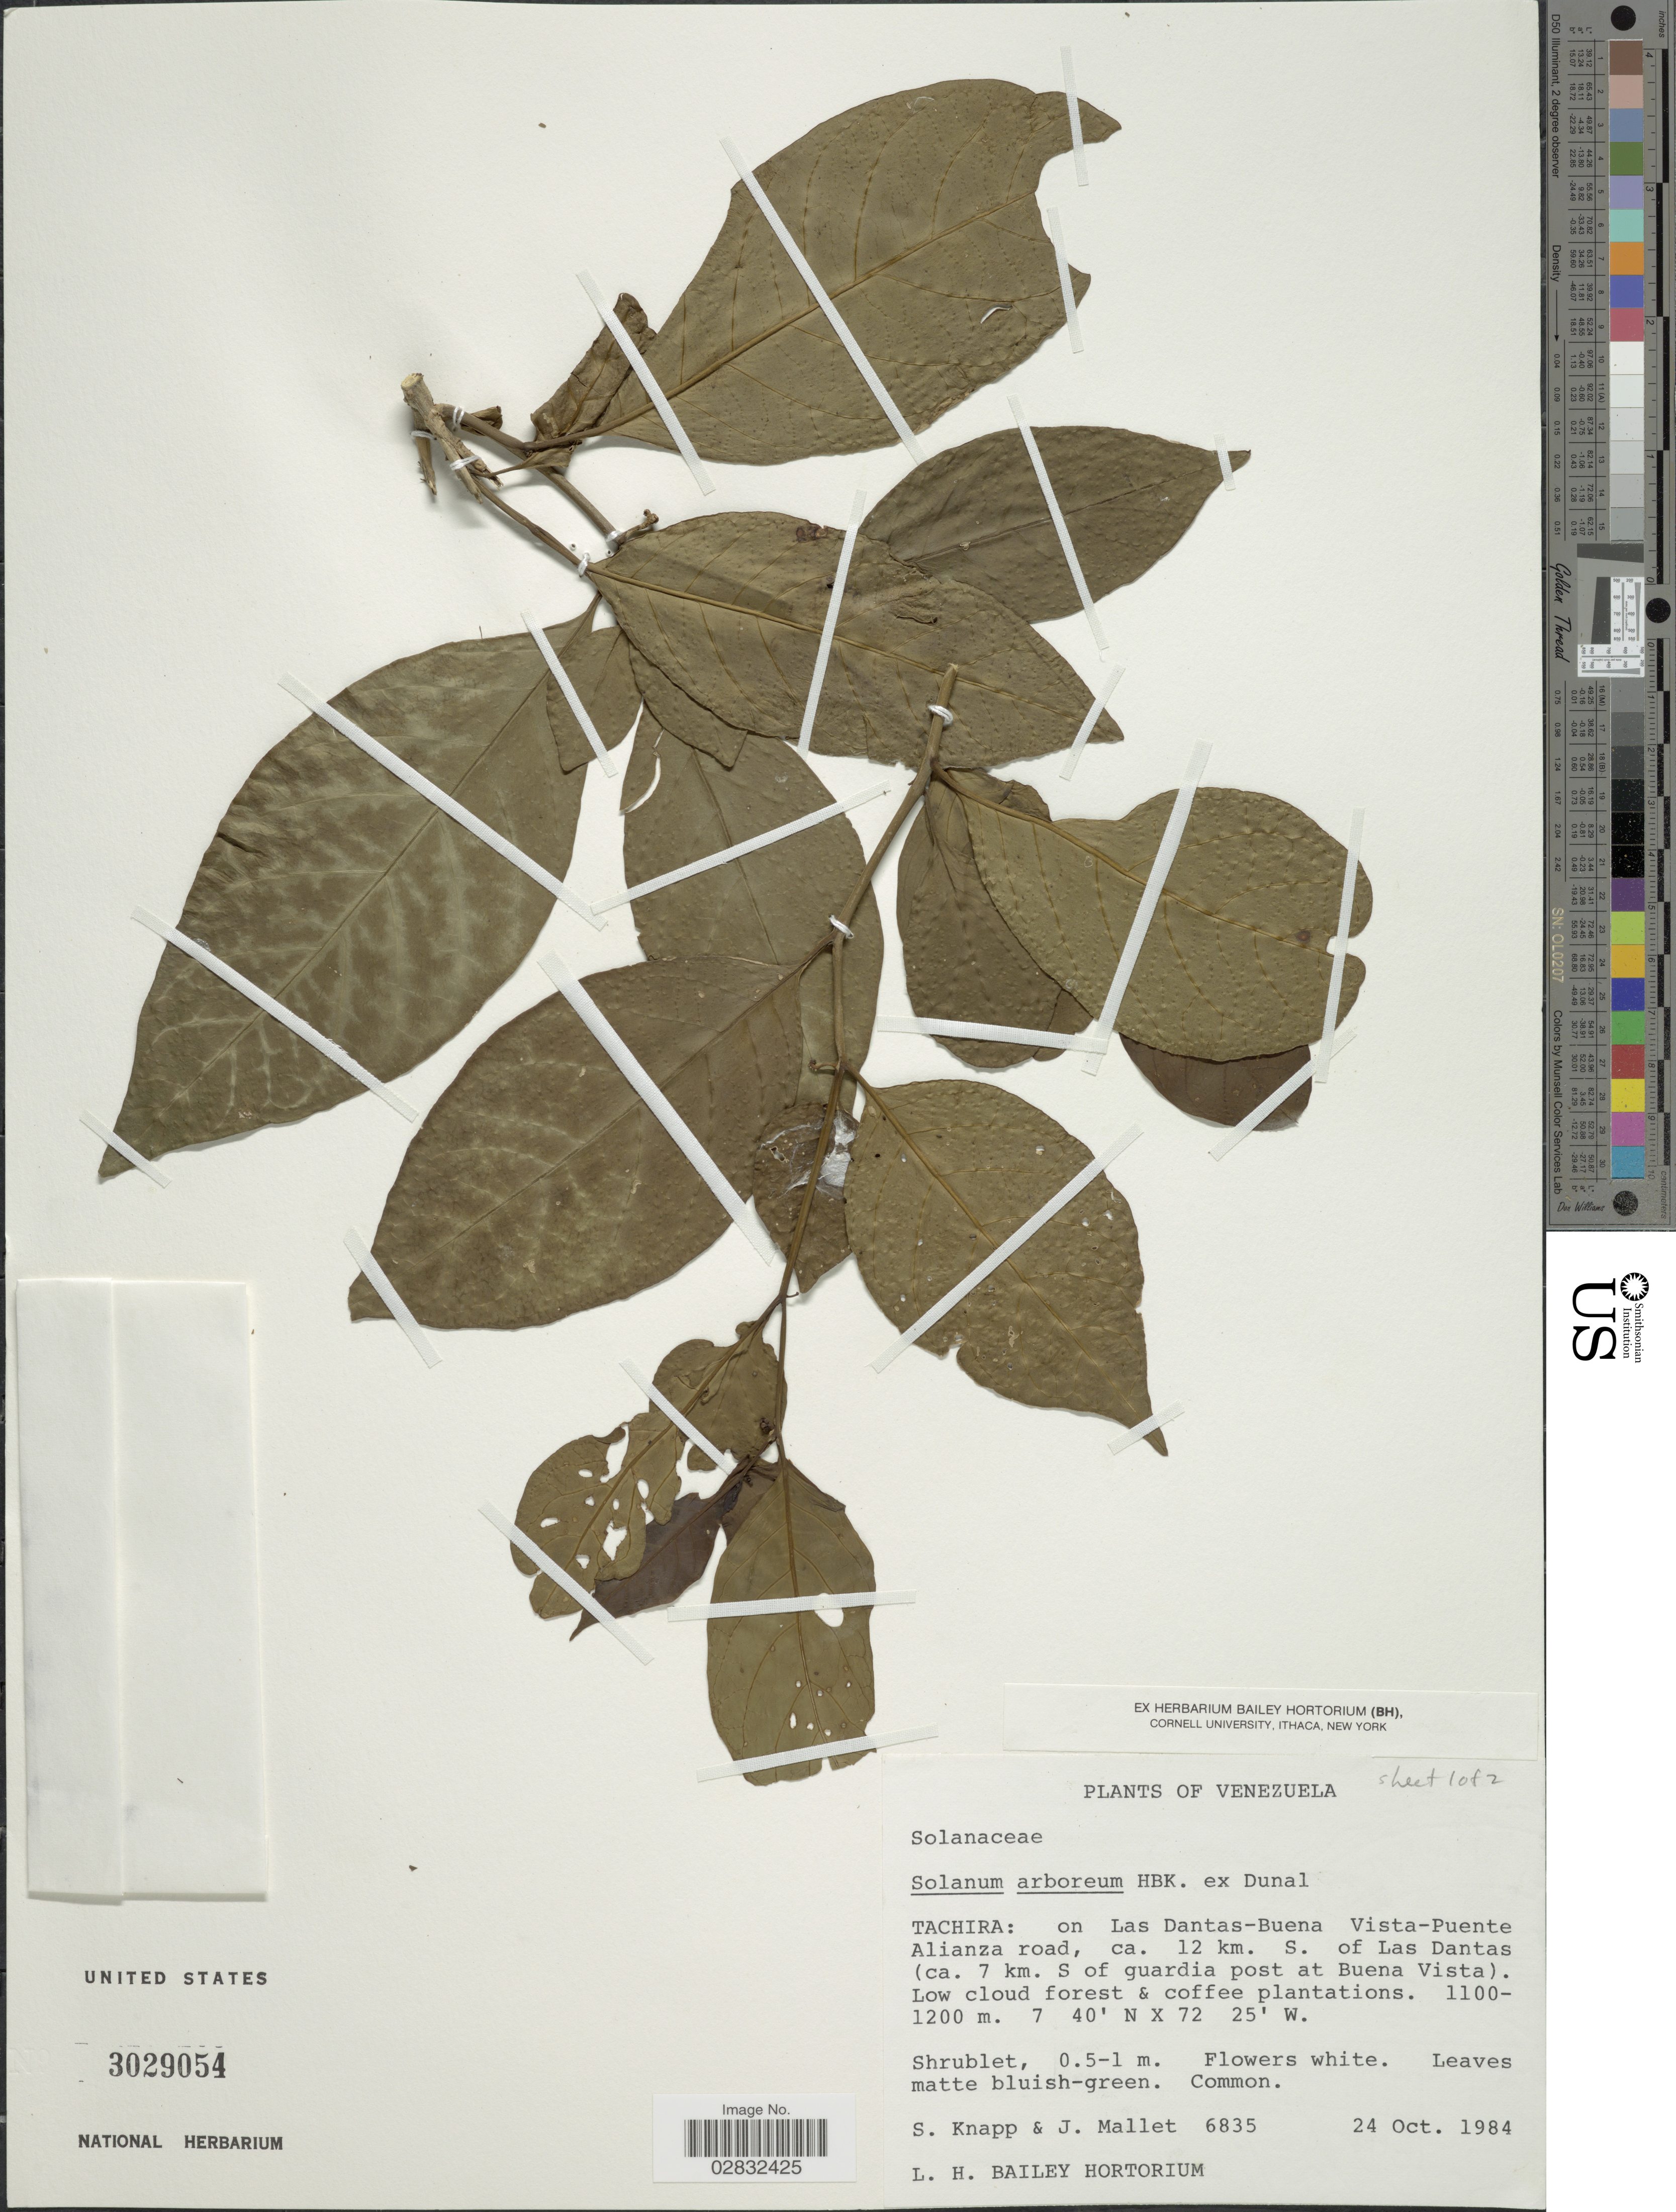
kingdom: Plantae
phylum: Tracheophyta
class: Magnoliopsida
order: Solanales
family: Solanaceae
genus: Solanum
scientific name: Solanum arboreum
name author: Dunal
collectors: S. Knapp & J. Mallet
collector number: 6835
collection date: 1984-10-24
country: Venezuela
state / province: Tachira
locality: Tachira: on Las Dantas-Buena Vista-Puente Alianza road, ca. 12 km. S. of Las Dantas (ca. 7 km. S of guardia post at Buena Vista).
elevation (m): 1100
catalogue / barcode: US 3029054